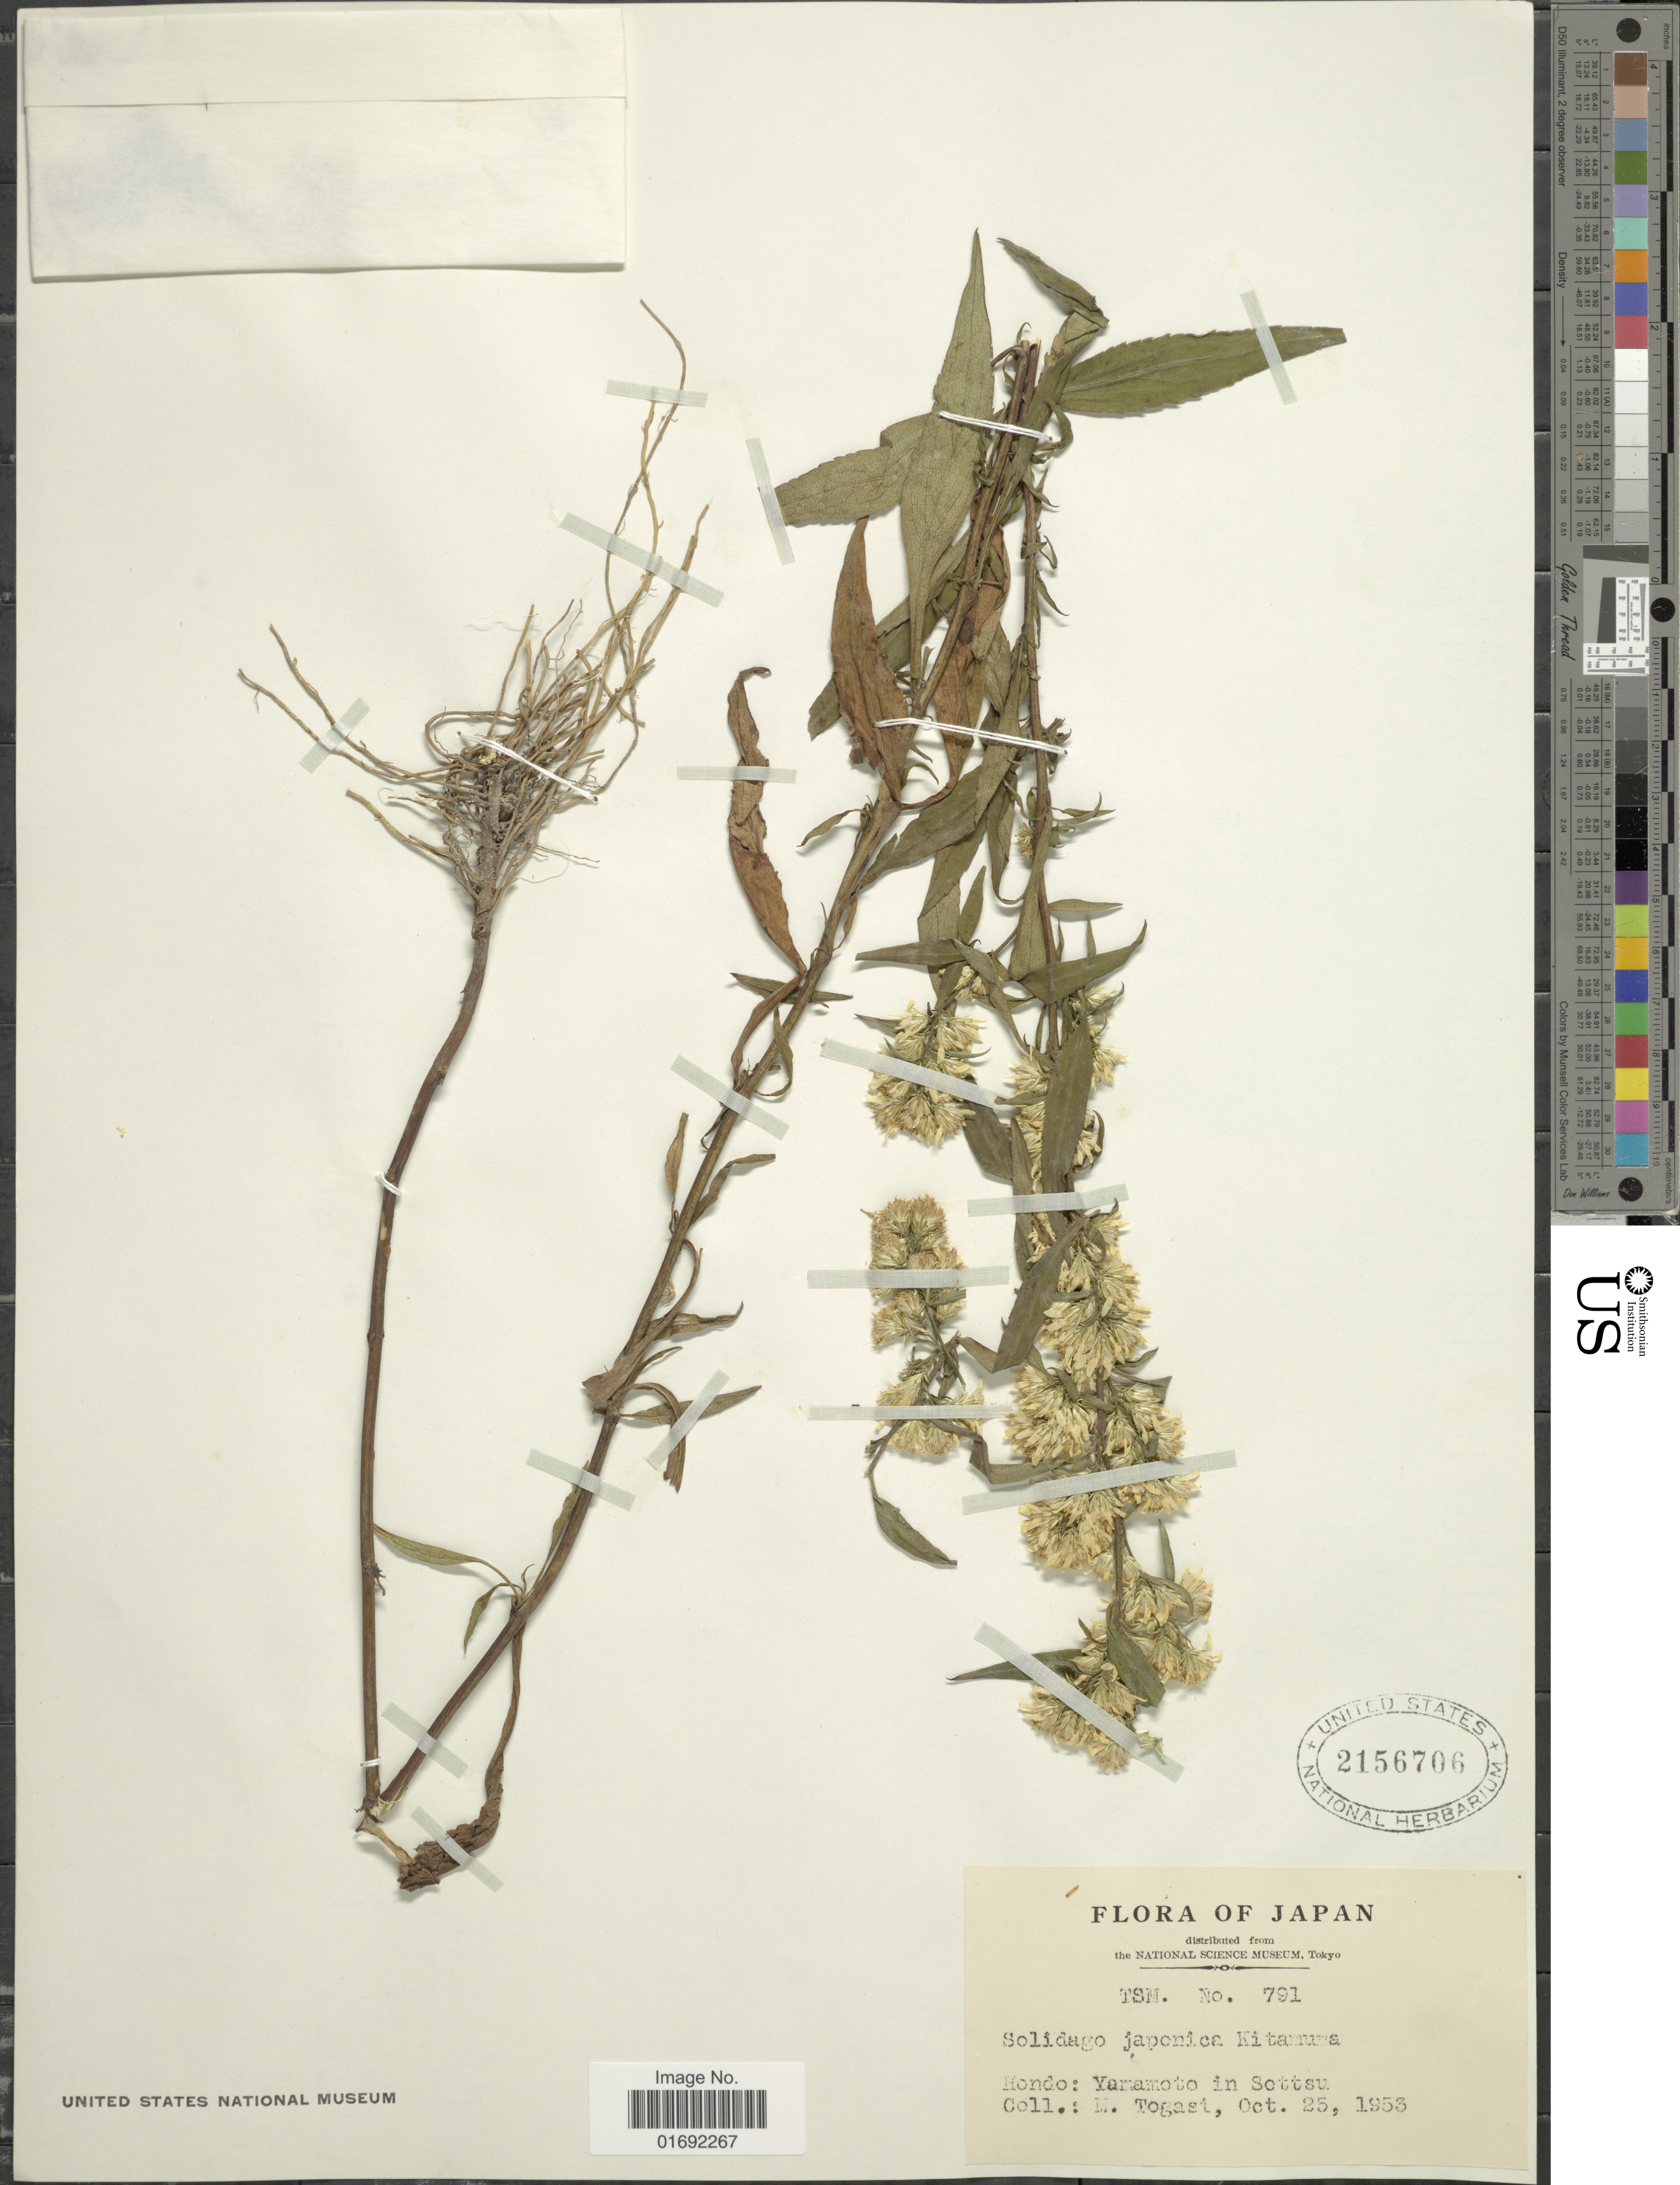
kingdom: Plantae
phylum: Tracheophyta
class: Magnoliopsida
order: Asterales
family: Asteraceae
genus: Solidago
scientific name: Solidago virgaurea var. asiatica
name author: Nakai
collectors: M. Togasi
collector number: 791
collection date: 1953-10-25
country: Japan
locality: Hondo, Yamamoto in Settsu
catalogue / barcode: US 2156706